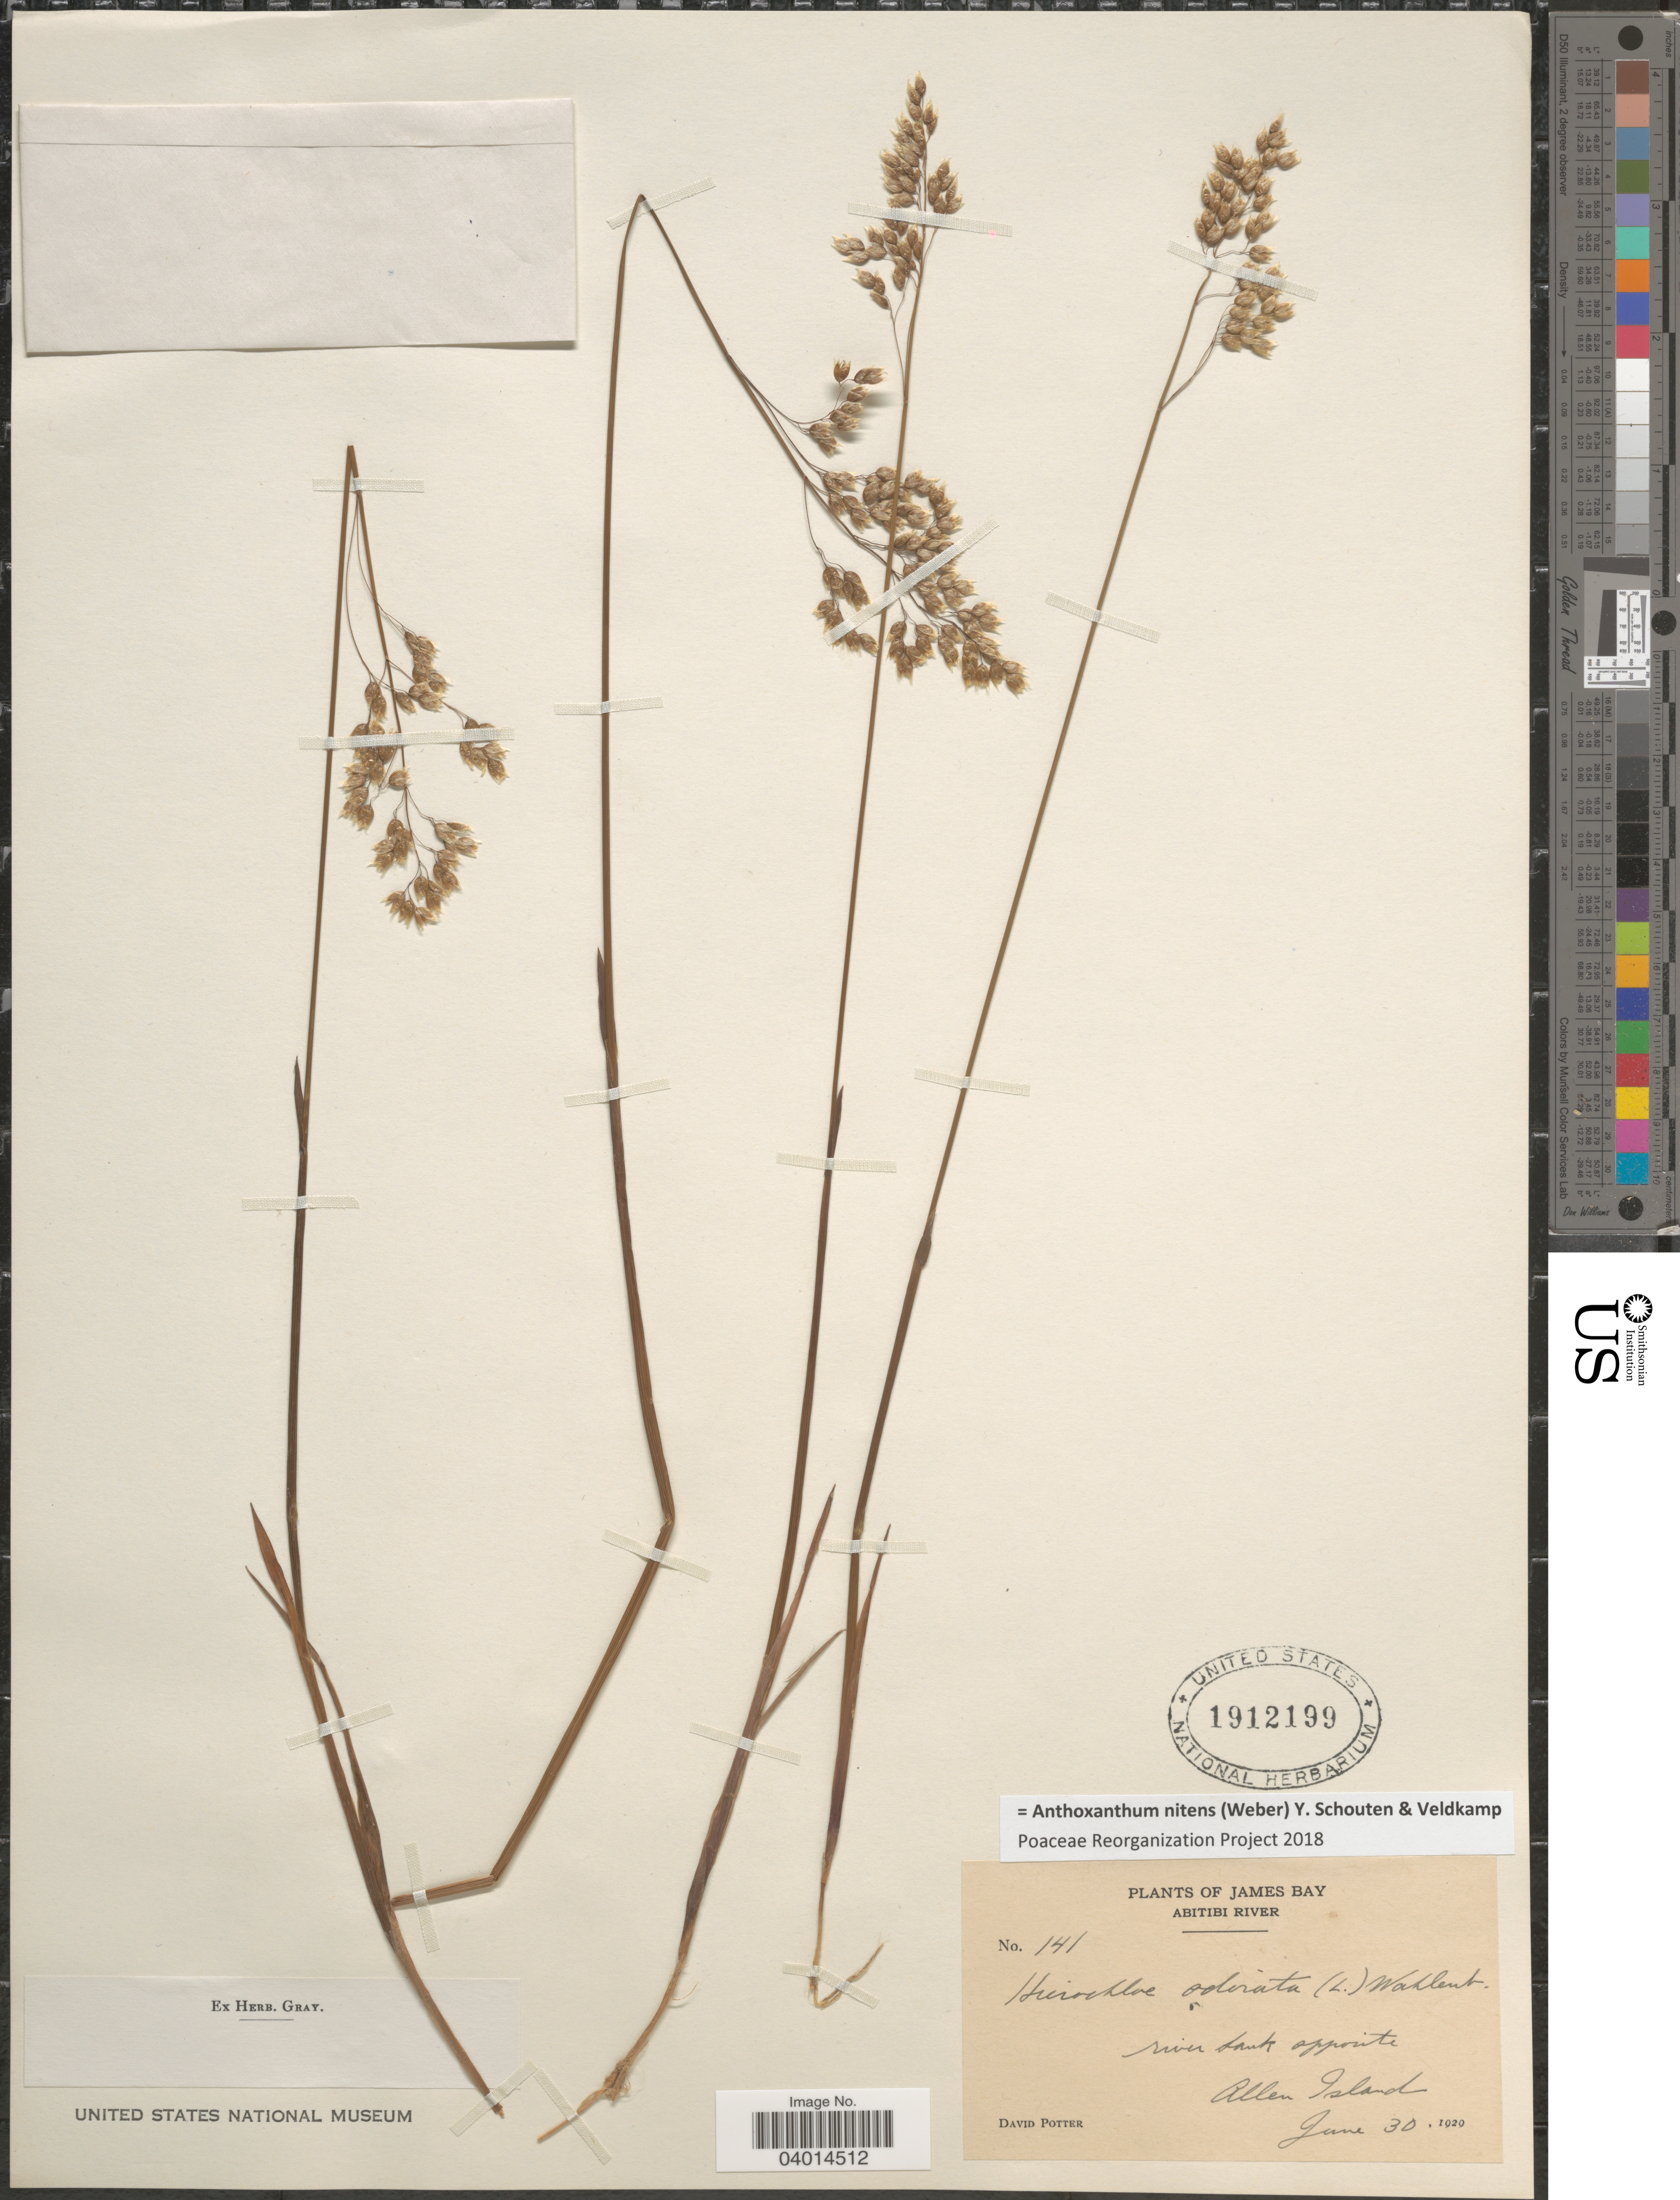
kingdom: Plantae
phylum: Tracheophyta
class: Liliopsida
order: Poales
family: Poaceae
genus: Anthoxanthum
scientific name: Anthoxanthum nitens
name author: (G.H. Weber) R.T.A. Schouten & Veldkamp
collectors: D. Potter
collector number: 141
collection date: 1920-06-30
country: Canada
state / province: Quebec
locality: James Bay. Abitibi River. River bank opposite Allen Island.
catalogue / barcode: US 1912199